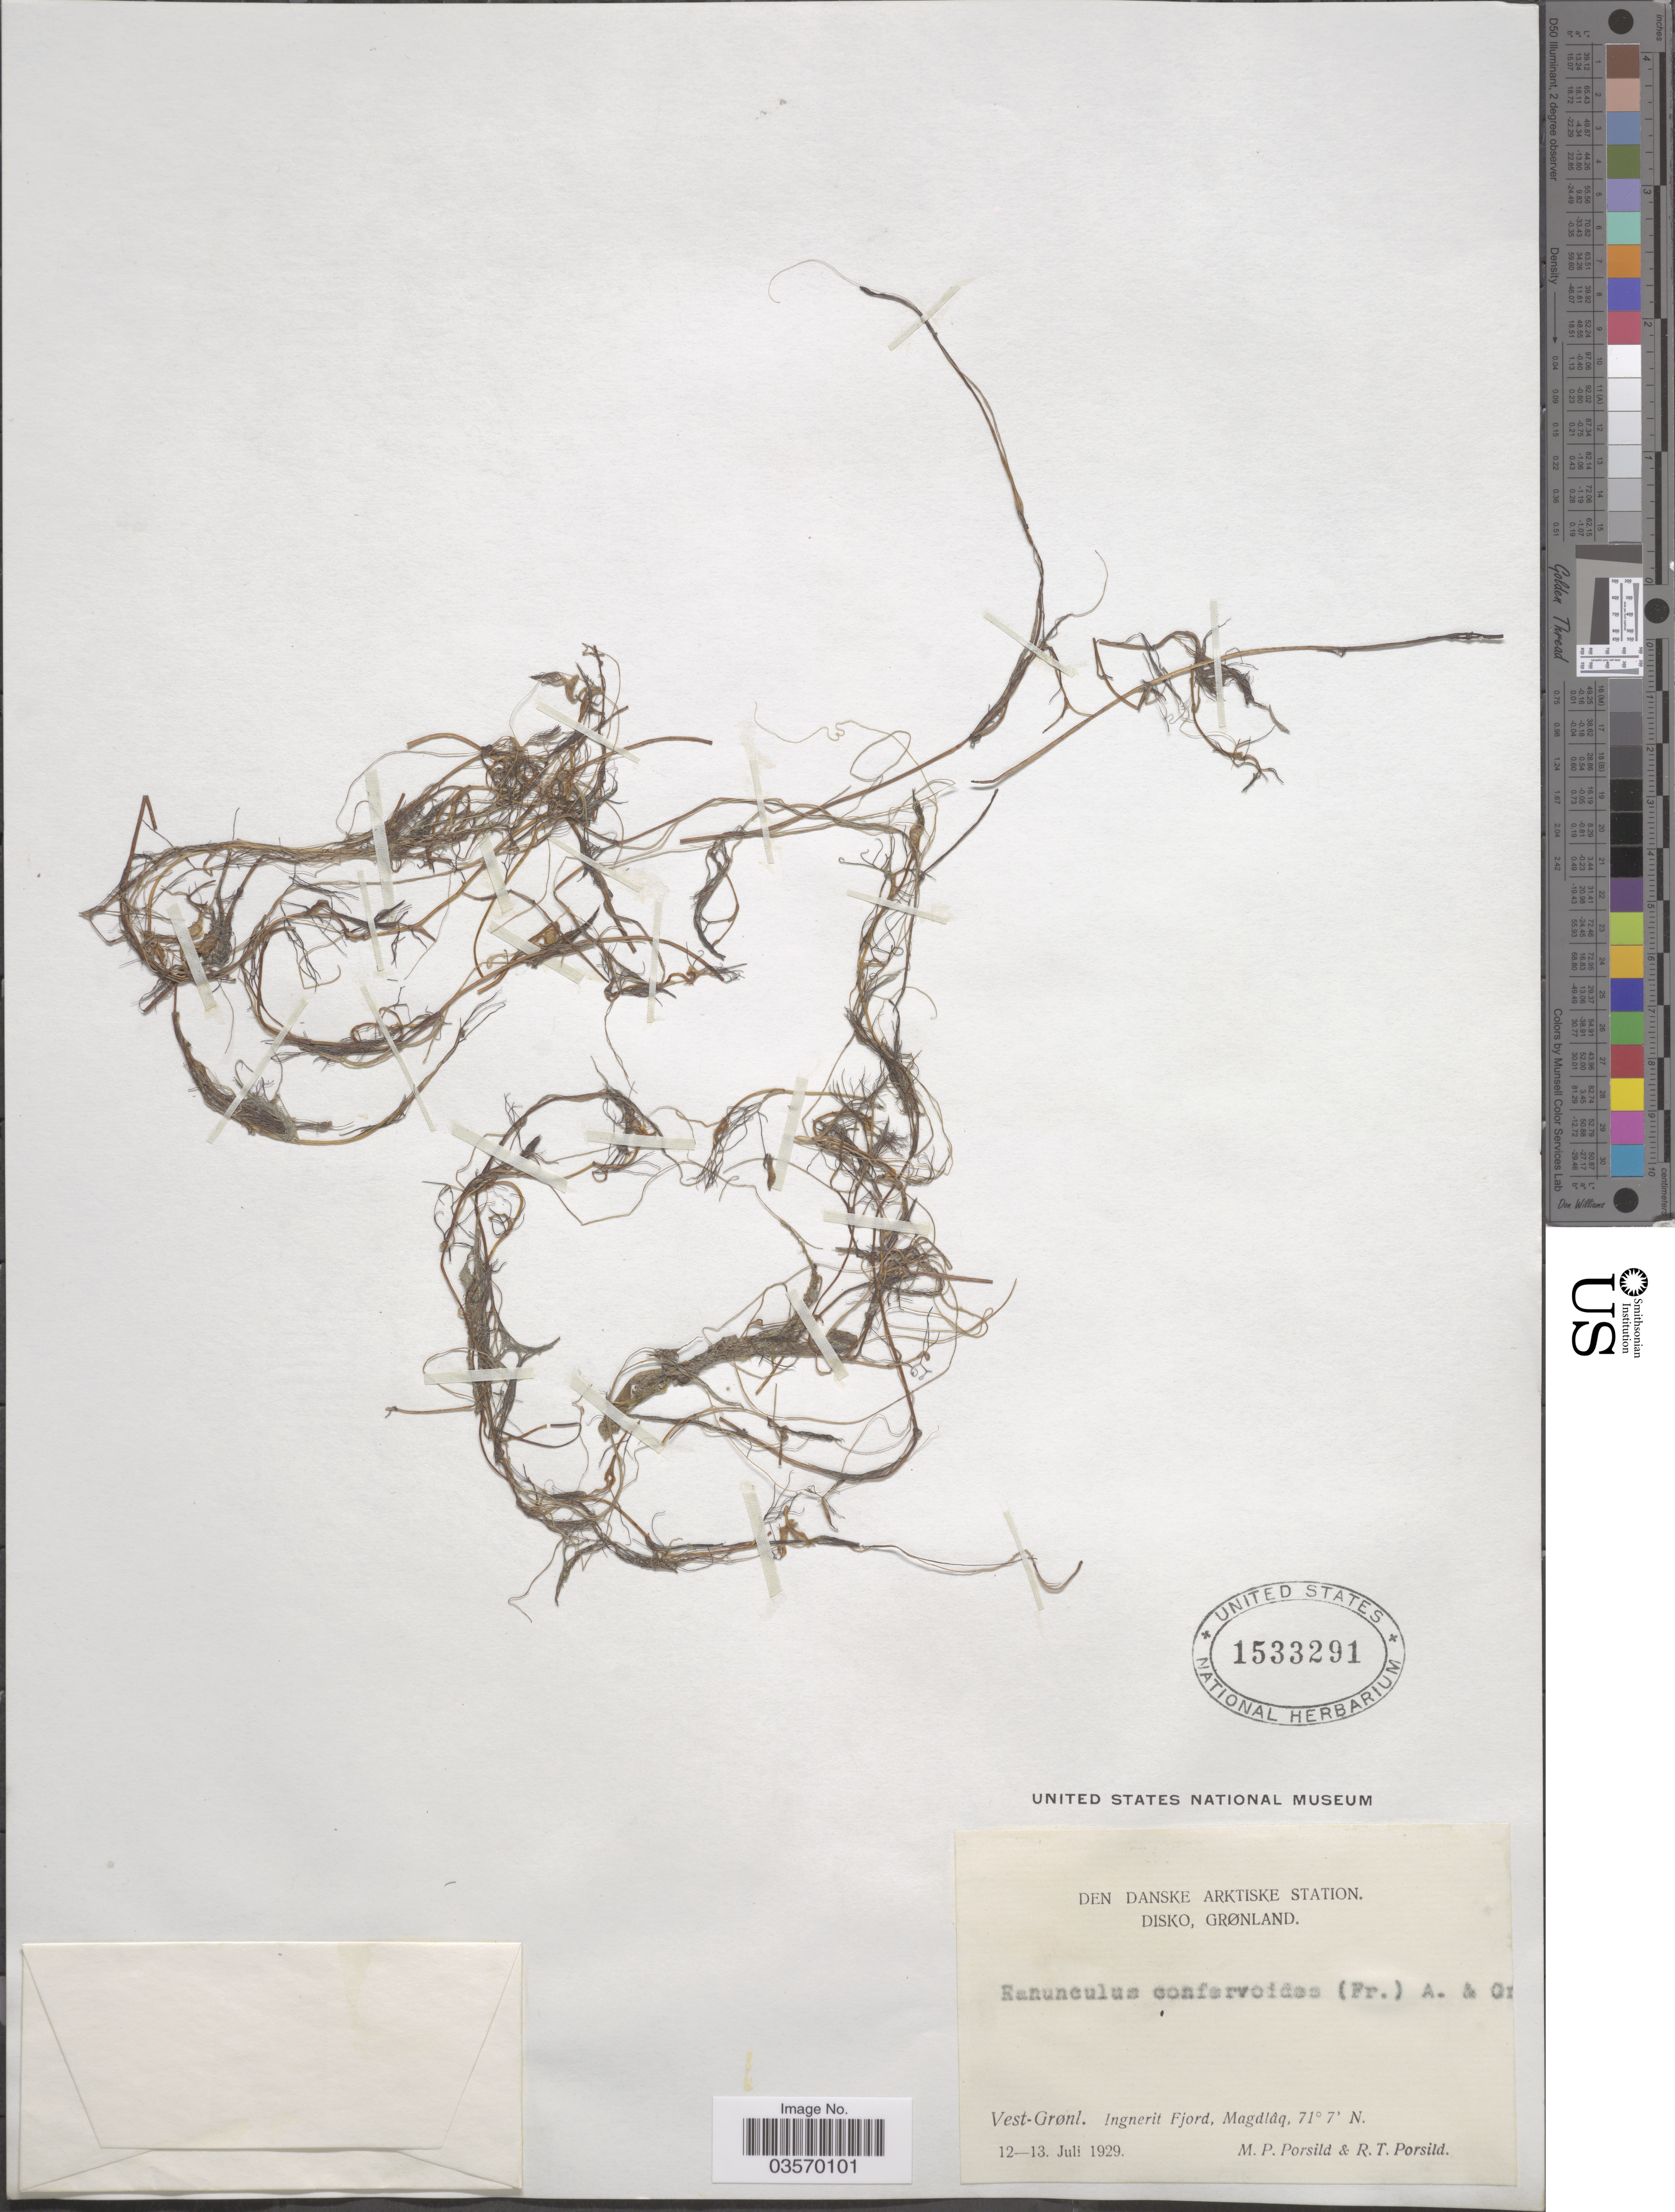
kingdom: Plantae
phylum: Tracheophyta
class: Magnoliopsida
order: Ranunculales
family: Ranunculaceae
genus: Ranunculus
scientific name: Ranunculus sp.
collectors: M. P. Porsild & R. T. Porsild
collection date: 1929-07-12/1929-07-13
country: Greenland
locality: Den Danske Arktiske Station. Disko. Vest-Grønl. Ingnerit Fjord, Magdlâq.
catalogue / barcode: US 1533291